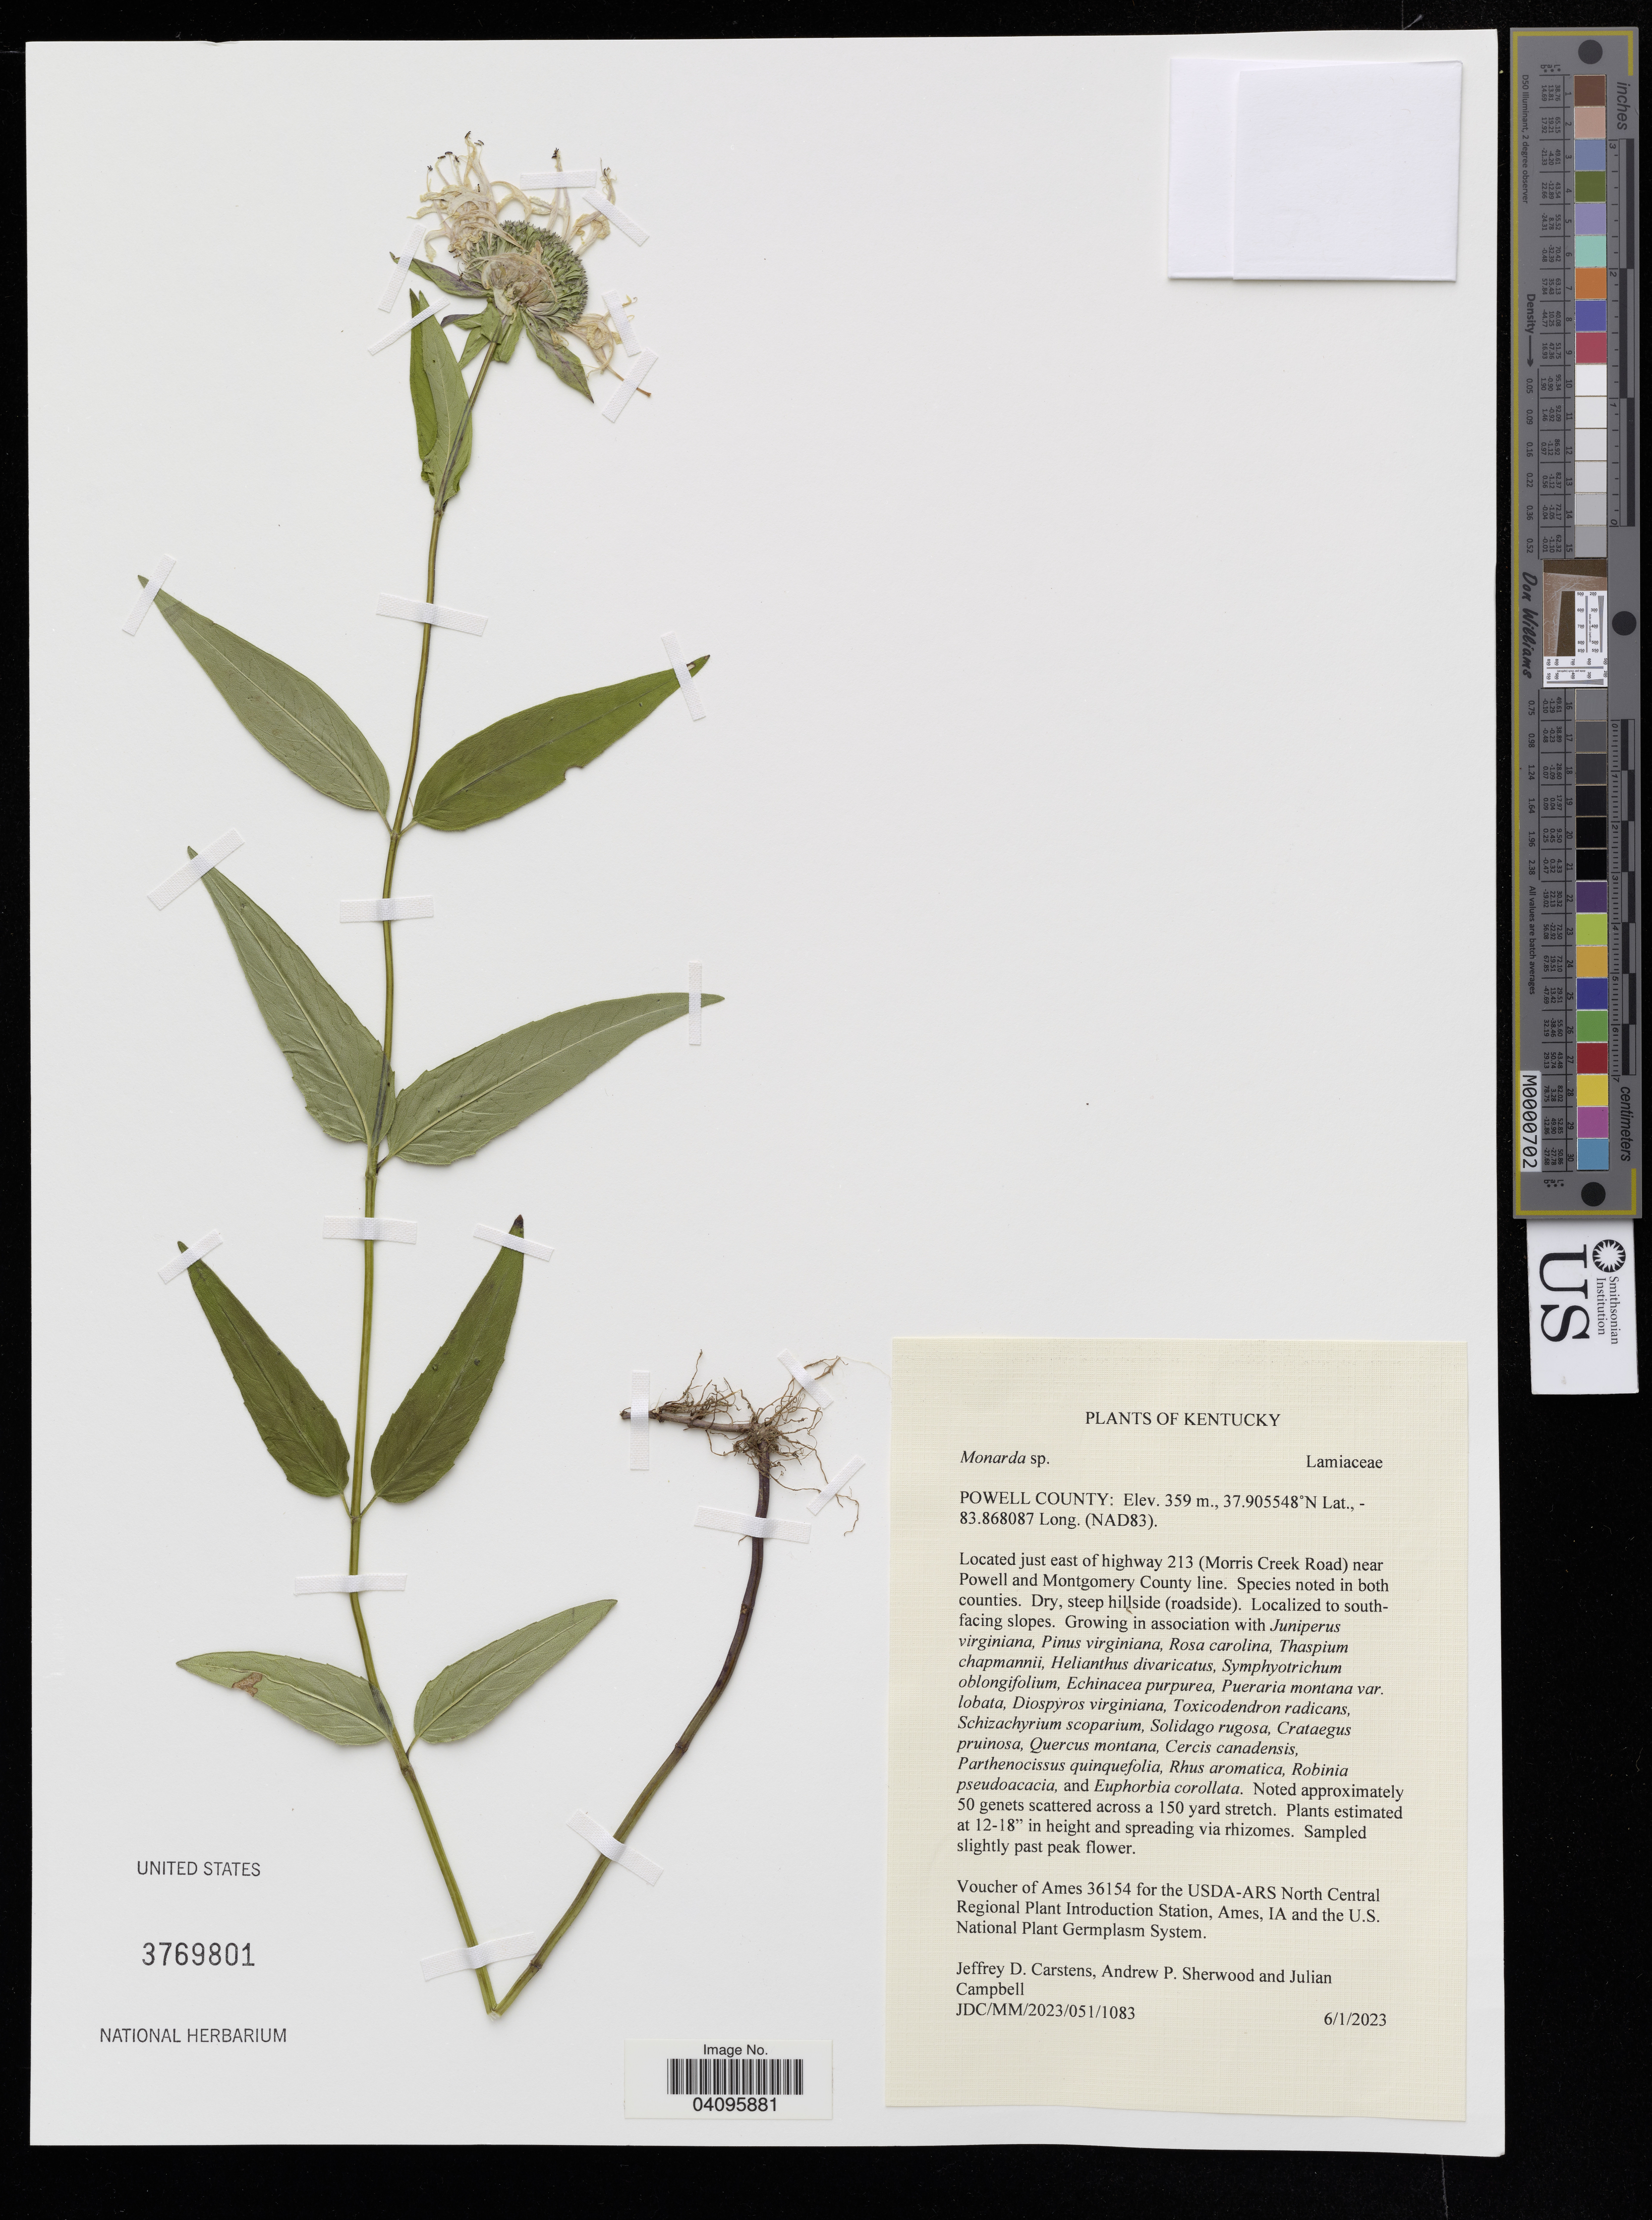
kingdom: Plantae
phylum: Tracheophyta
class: Magnoliopsida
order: Lamiales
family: Lamiaceae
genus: Monarda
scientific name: Monarda sp.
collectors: J. Carstens, A. Sherwood & J. Campbell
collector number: JDC/MM/2023/051/1083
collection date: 2023-06-01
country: United States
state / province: Kentucky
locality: Powell County. (NAD83).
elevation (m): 359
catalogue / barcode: US 3769801